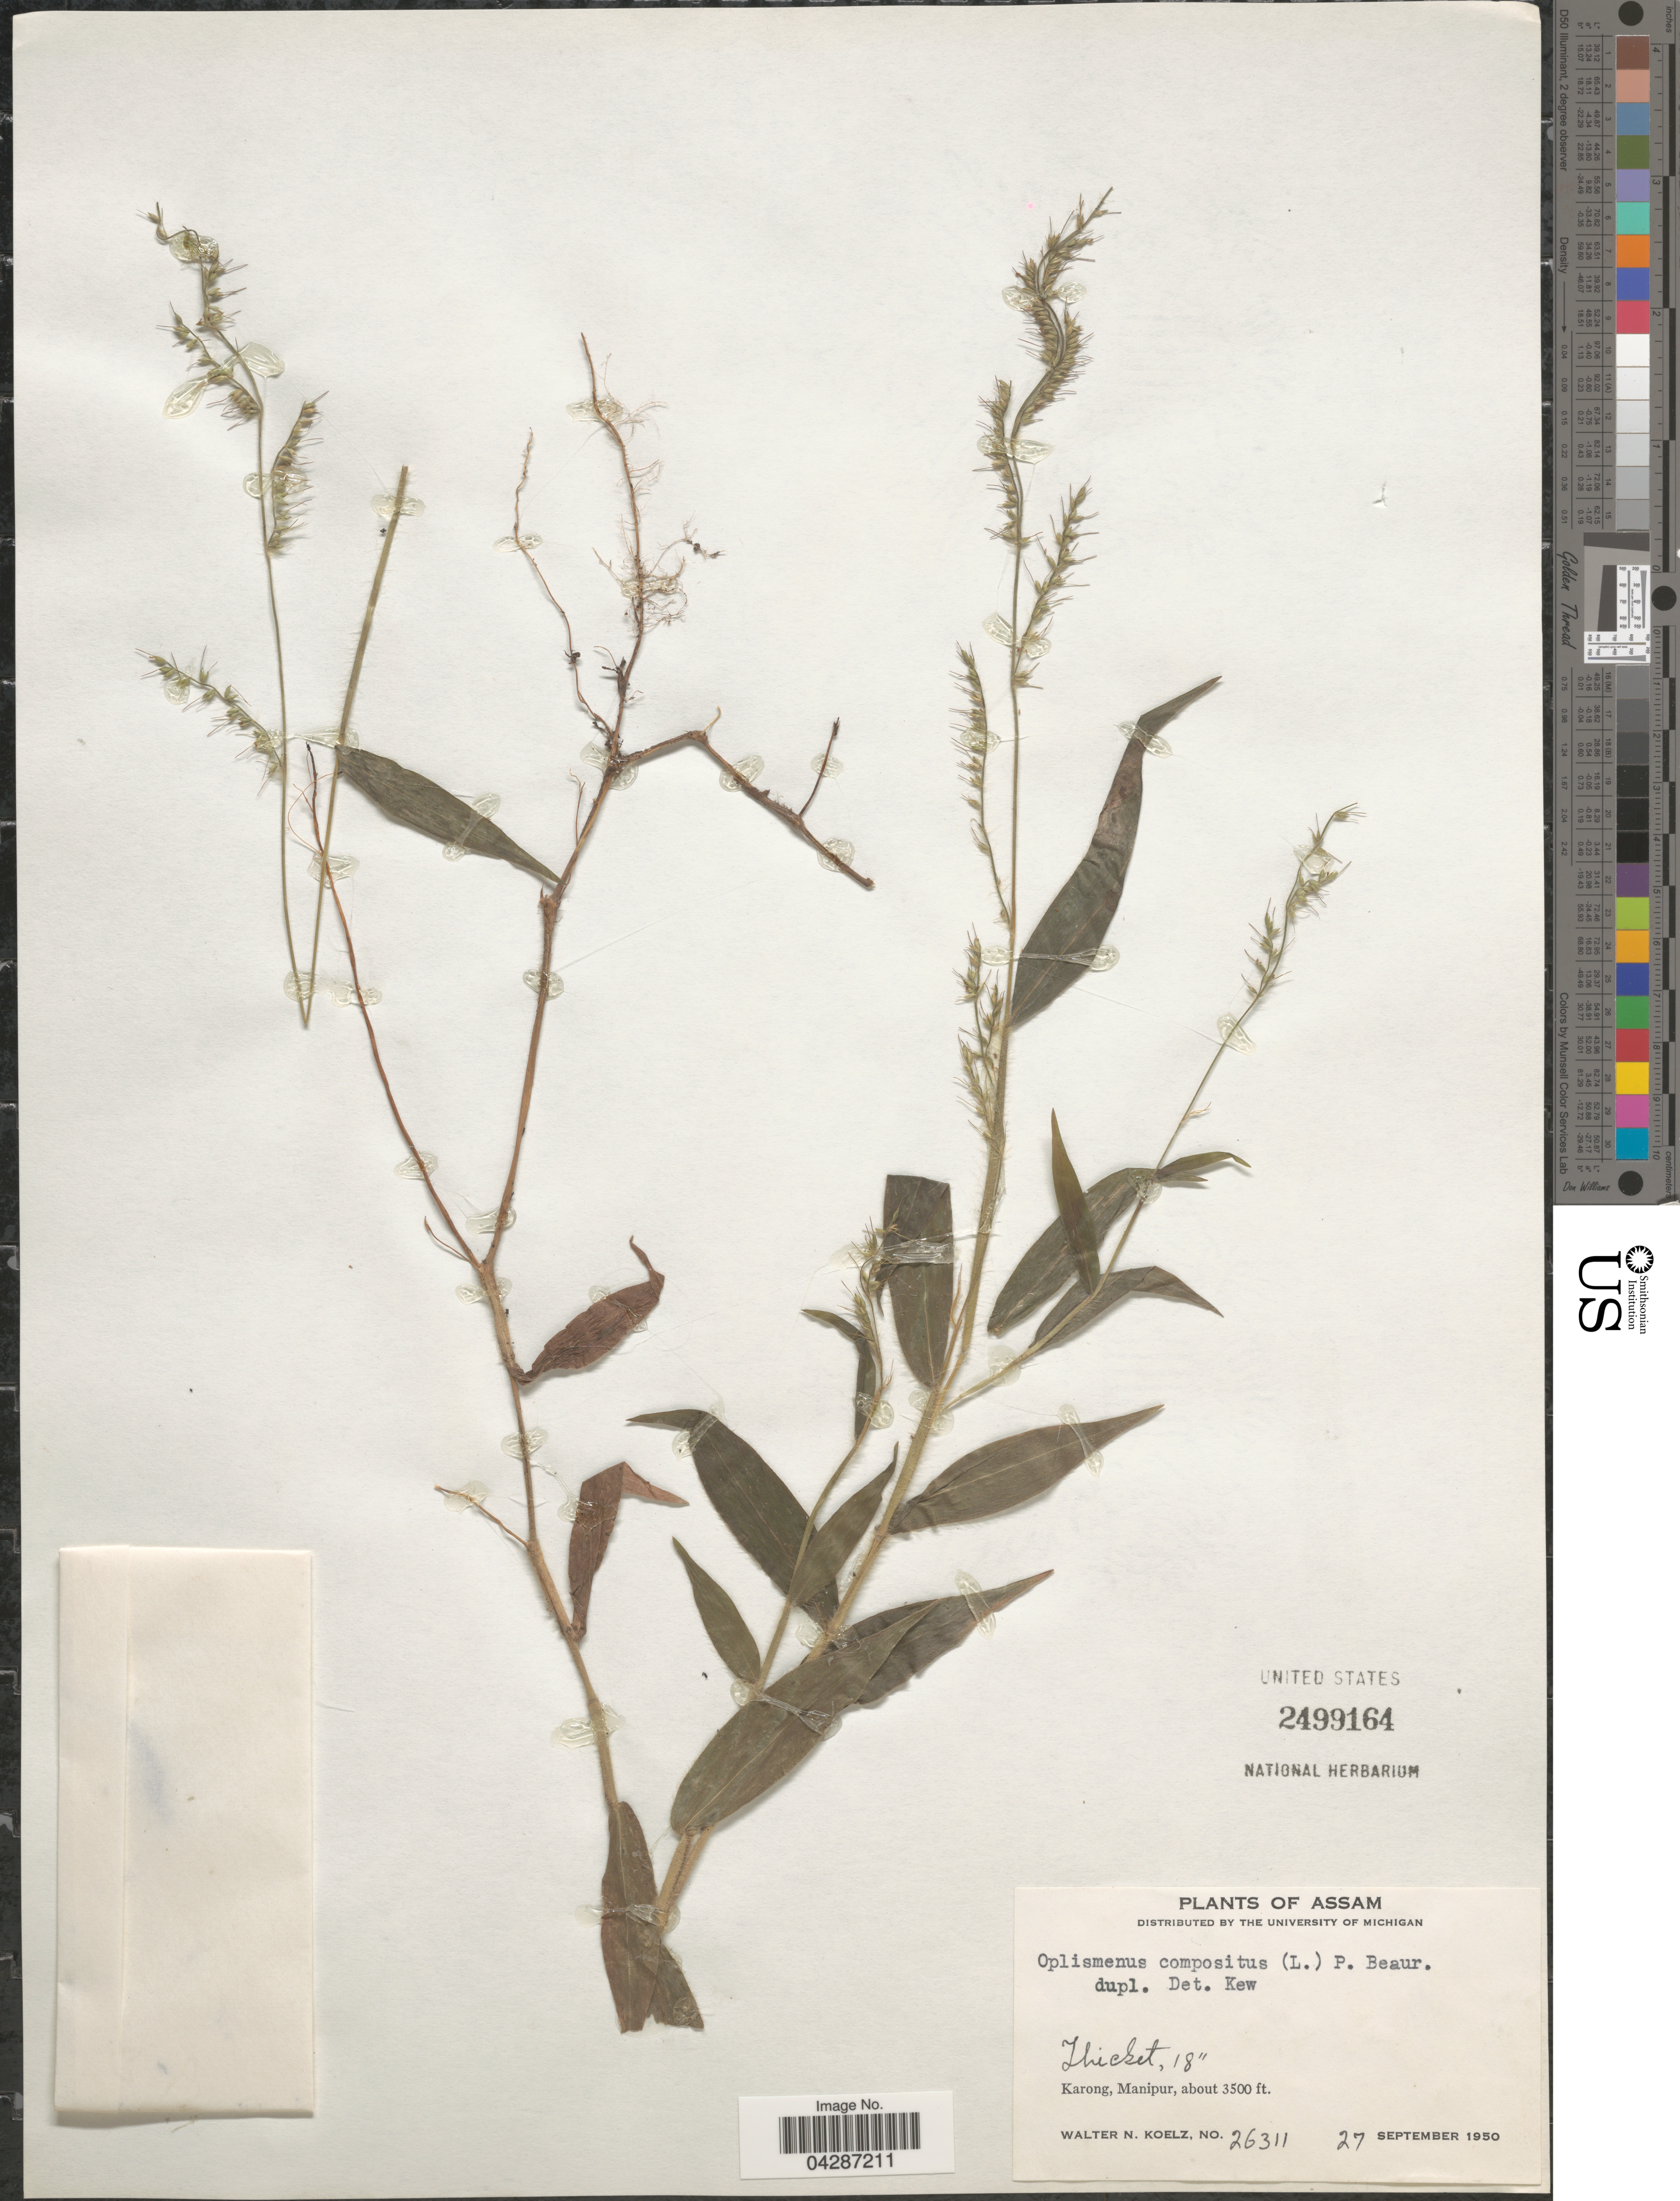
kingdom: Plantae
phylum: Tracheophyta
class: Liliopsida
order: Poales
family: Poaceae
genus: Oplismenus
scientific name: Oplismenus compositus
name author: (L.) P. Beauv.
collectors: W. N. Koelz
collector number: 26311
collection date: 1950-09-27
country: India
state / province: Manipur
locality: Karong, Manipur.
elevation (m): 1067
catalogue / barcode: US 2499164